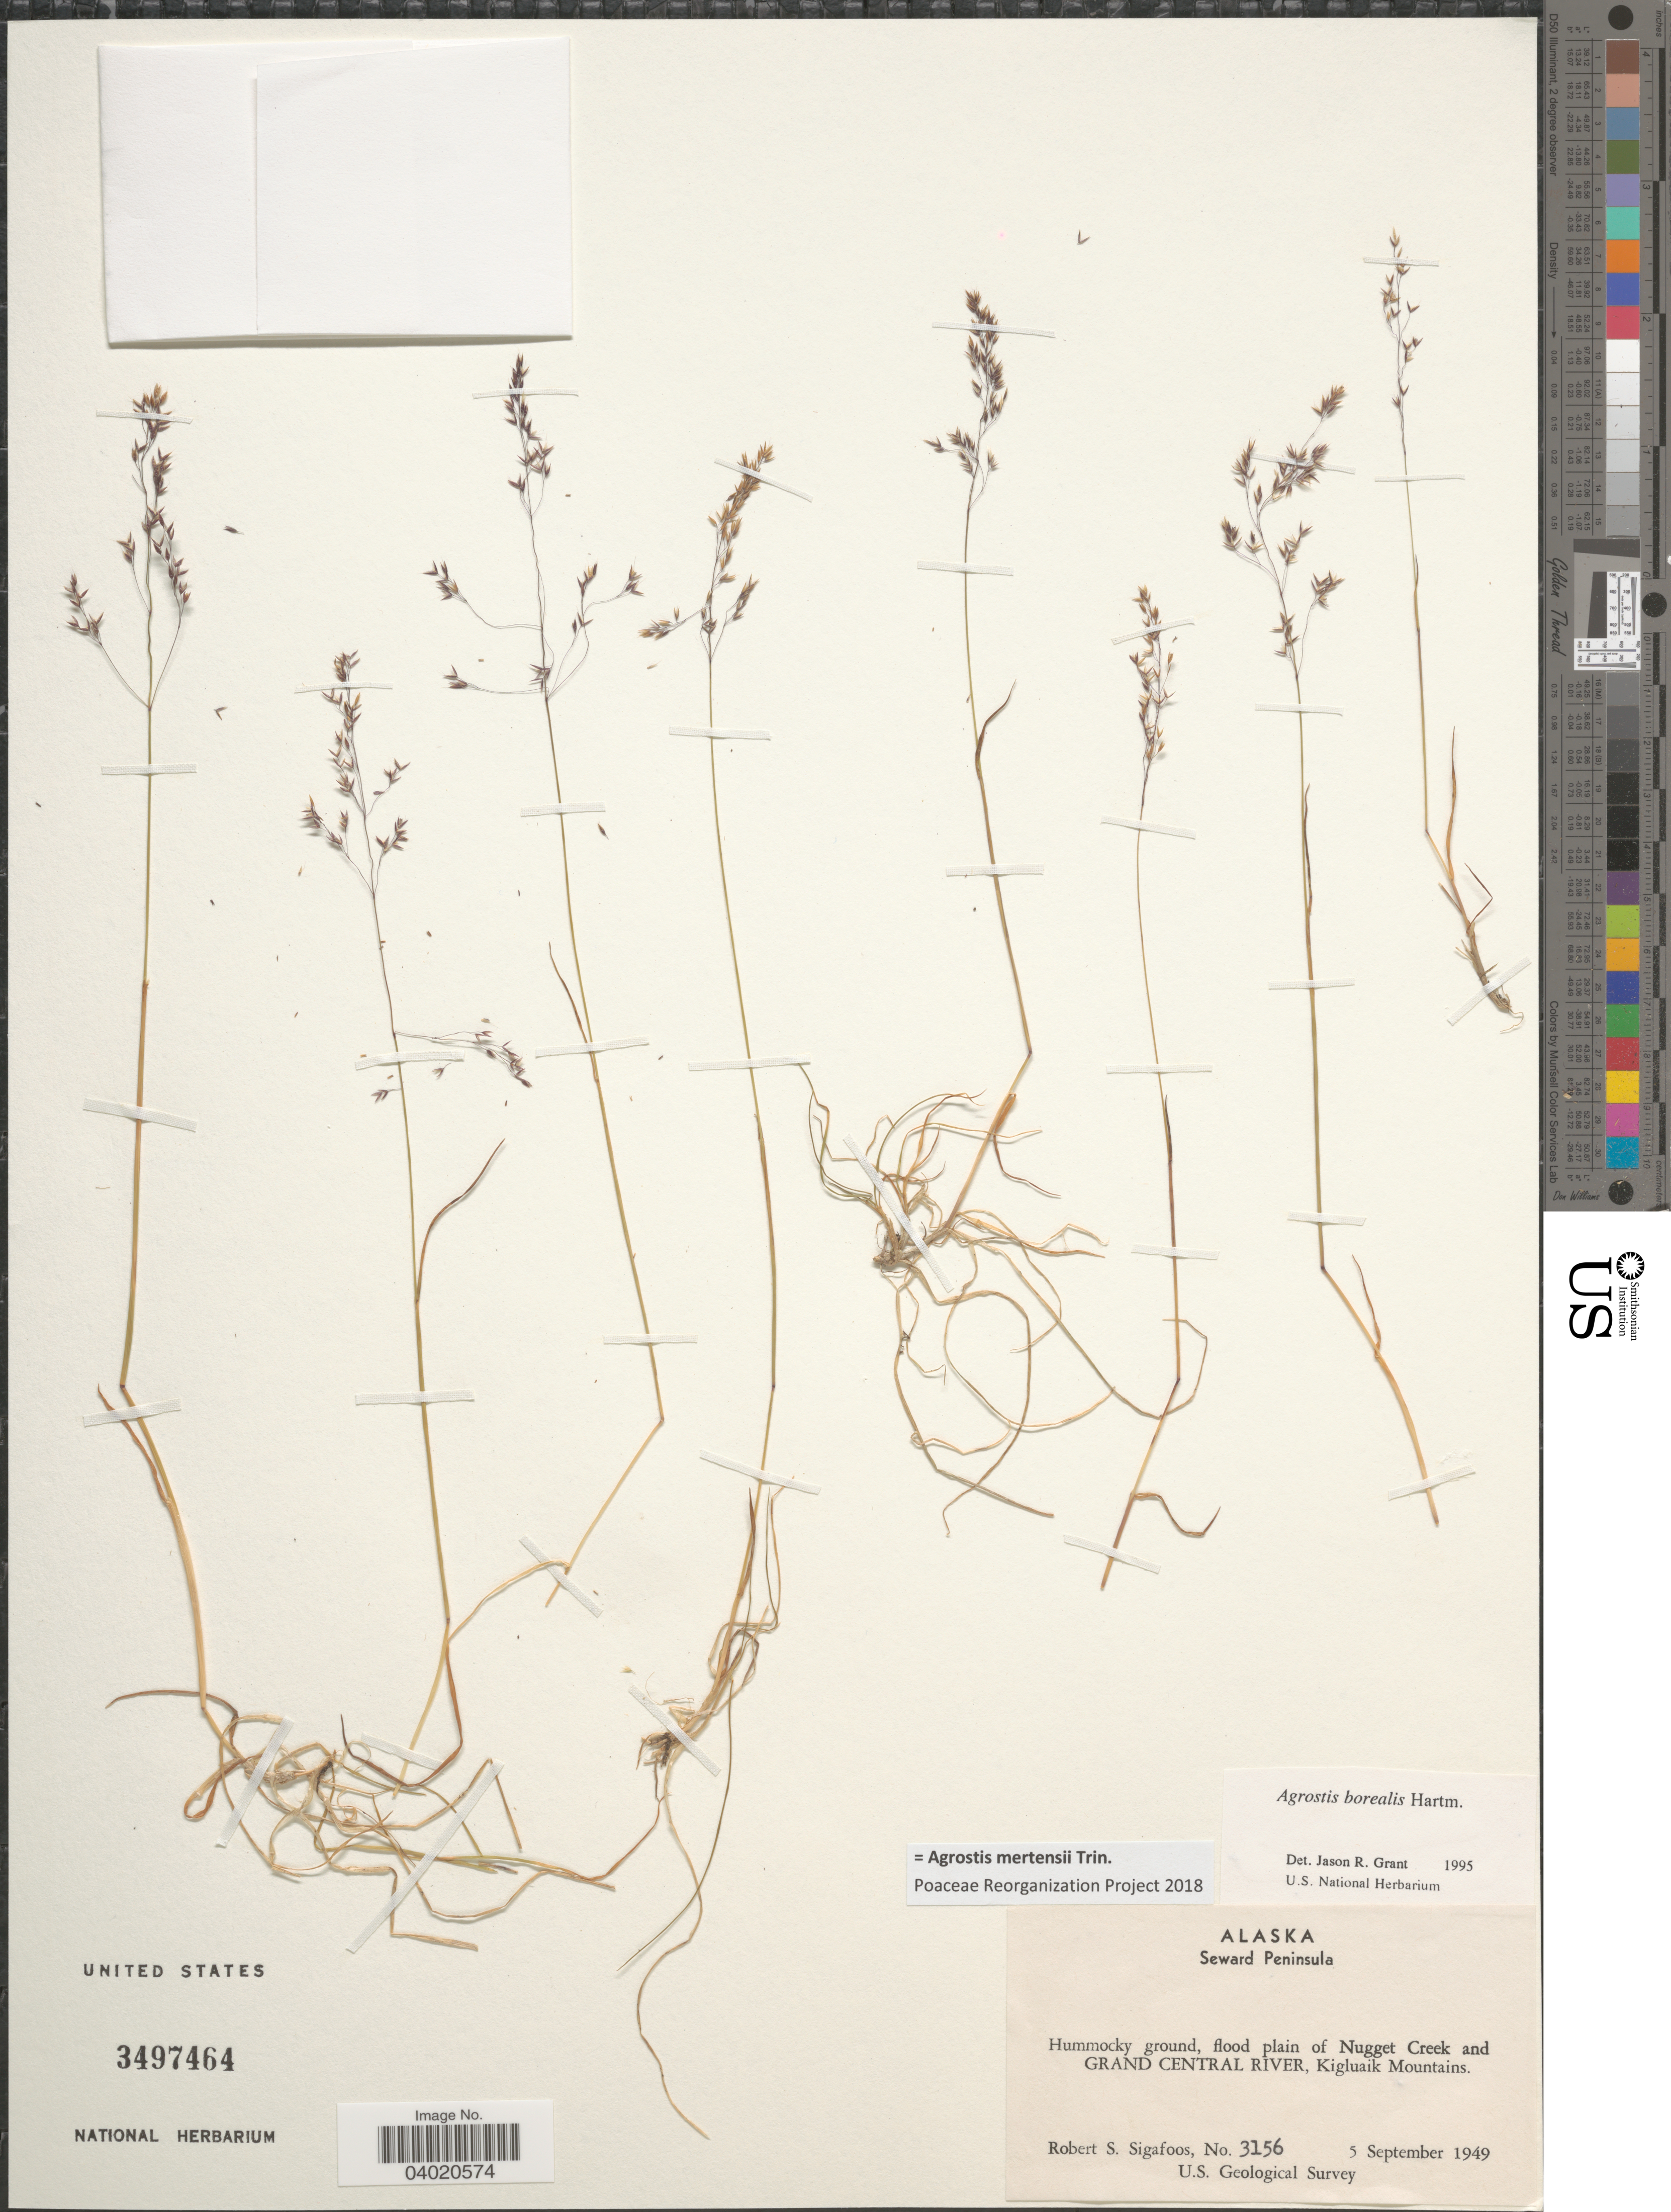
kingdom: Plantae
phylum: Tracheophyta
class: Liliopsida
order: Poales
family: Poaceae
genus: Agrostis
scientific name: Agrostis mertensii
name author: Trin.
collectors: R. Sigafoos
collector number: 3156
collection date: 1949-09-05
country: United States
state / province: Alaska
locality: Seward Peninsula. Hummocky ground, flood plain of Nugget Creek and Grand Central River, Kigluaik Mountains.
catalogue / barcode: US 3497464